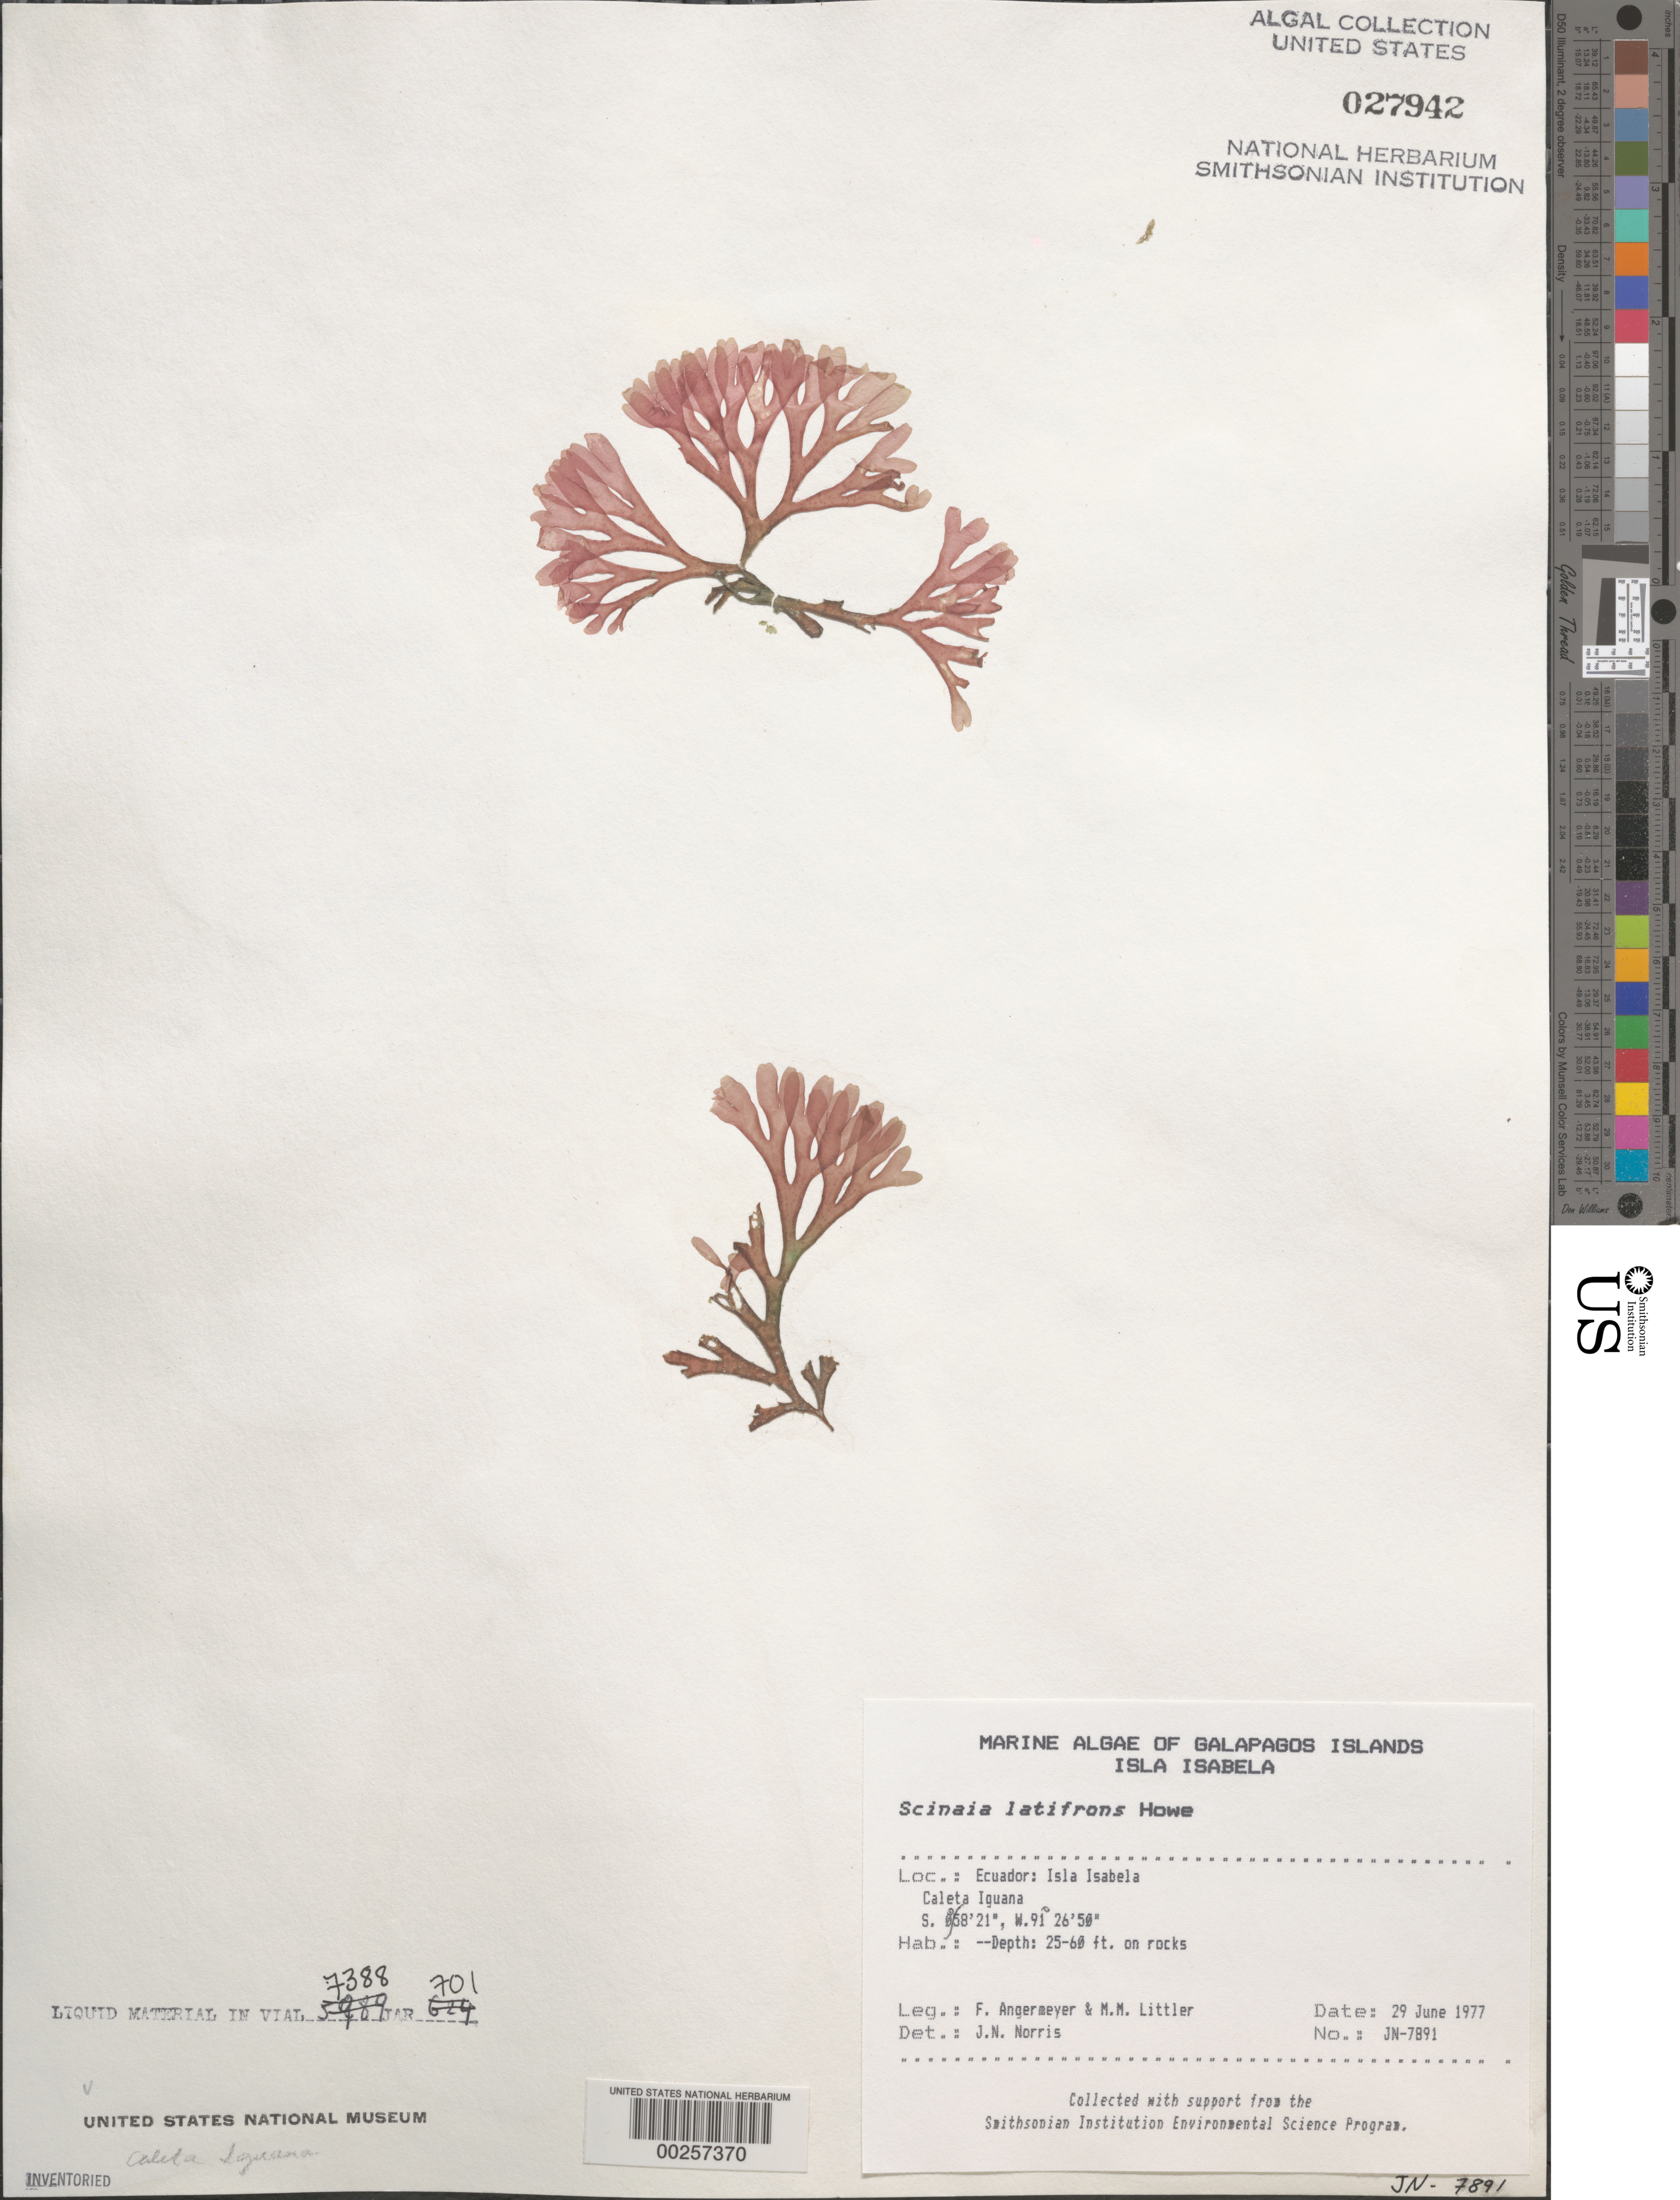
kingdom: Plantae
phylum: Rhodophyta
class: Florideophyceae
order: Nemaliales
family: Scinaiaceae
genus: Scinaia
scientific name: Scinaia latifrons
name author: M. Howe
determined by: Norris, James N.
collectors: F. Angermeyer & M. M. Littler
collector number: Jn-7891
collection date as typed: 29 Jun 1977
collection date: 1977-06-29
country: Ecuador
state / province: Colón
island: Isabela [Albemarle]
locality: Caleta Iguana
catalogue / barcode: US 27942